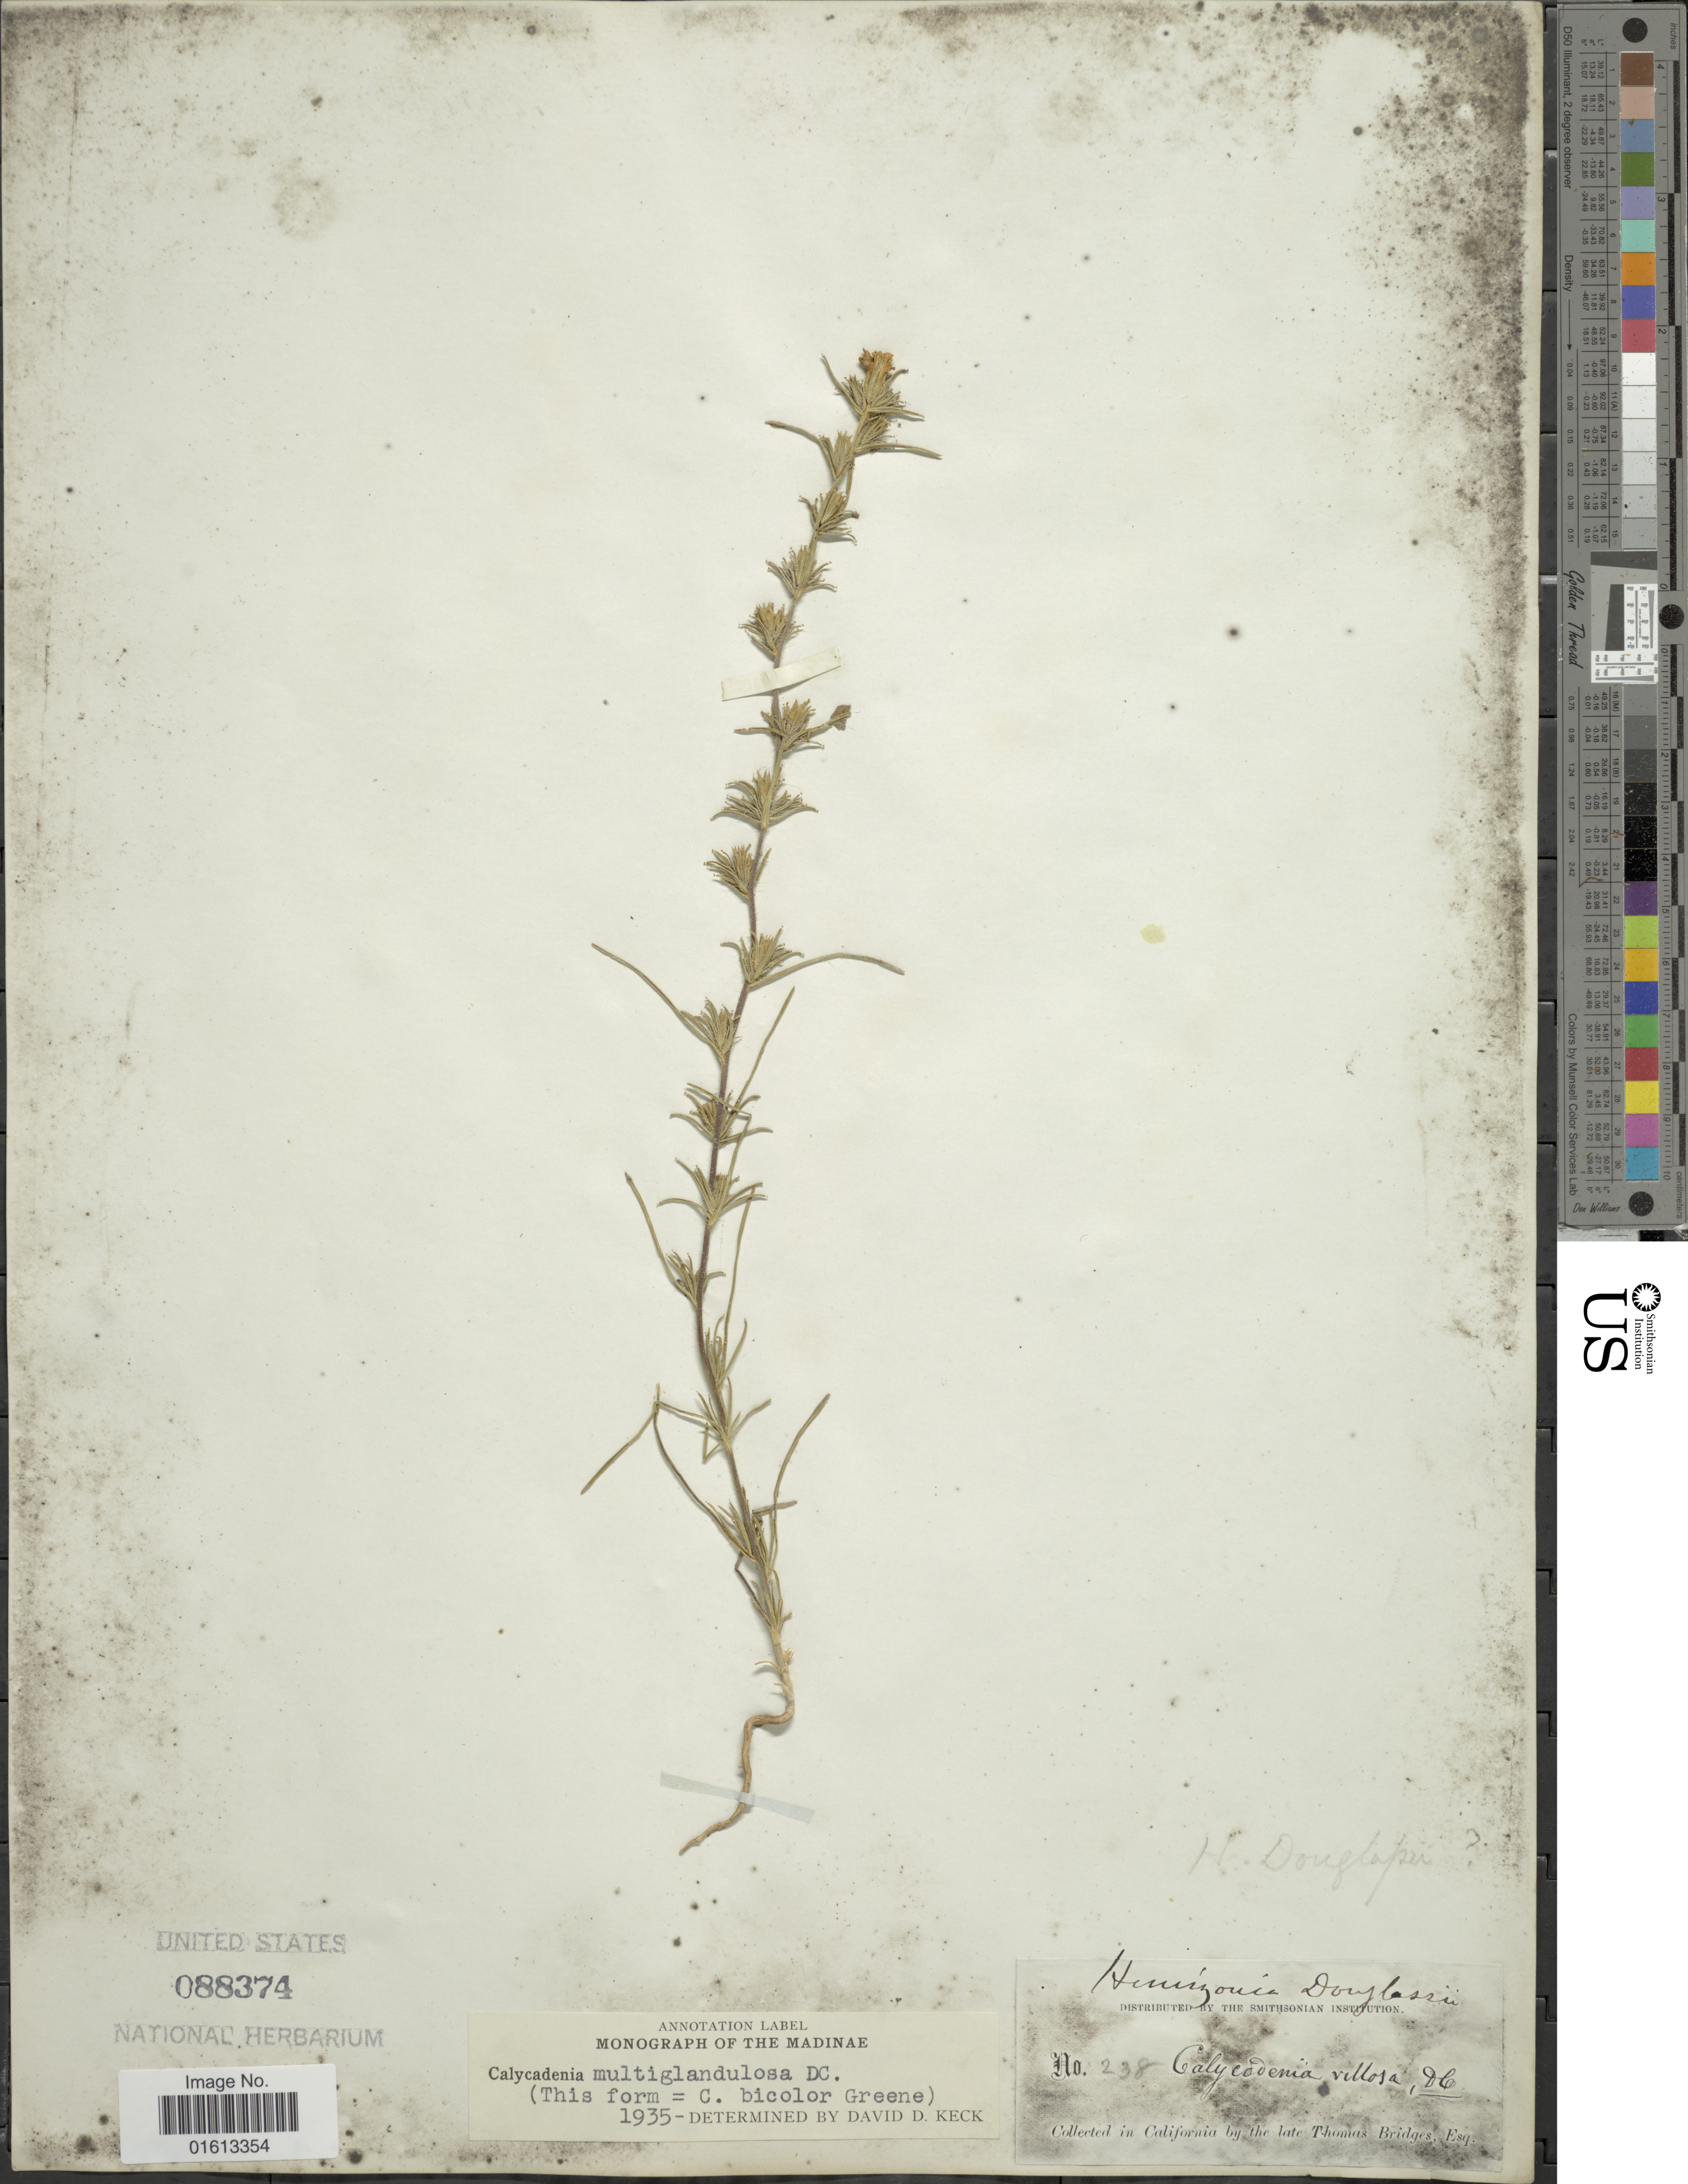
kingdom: Plantae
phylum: Tracheophyta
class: Magnoliopsida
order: Asterales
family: Asteraceae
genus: Calycadenia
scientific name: Calycadenia multiglandulosa subsp. bicolor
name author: (Greene) D.D. Keck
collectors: T. Bridges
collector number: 238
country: United States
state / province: California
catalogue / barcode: US 88374